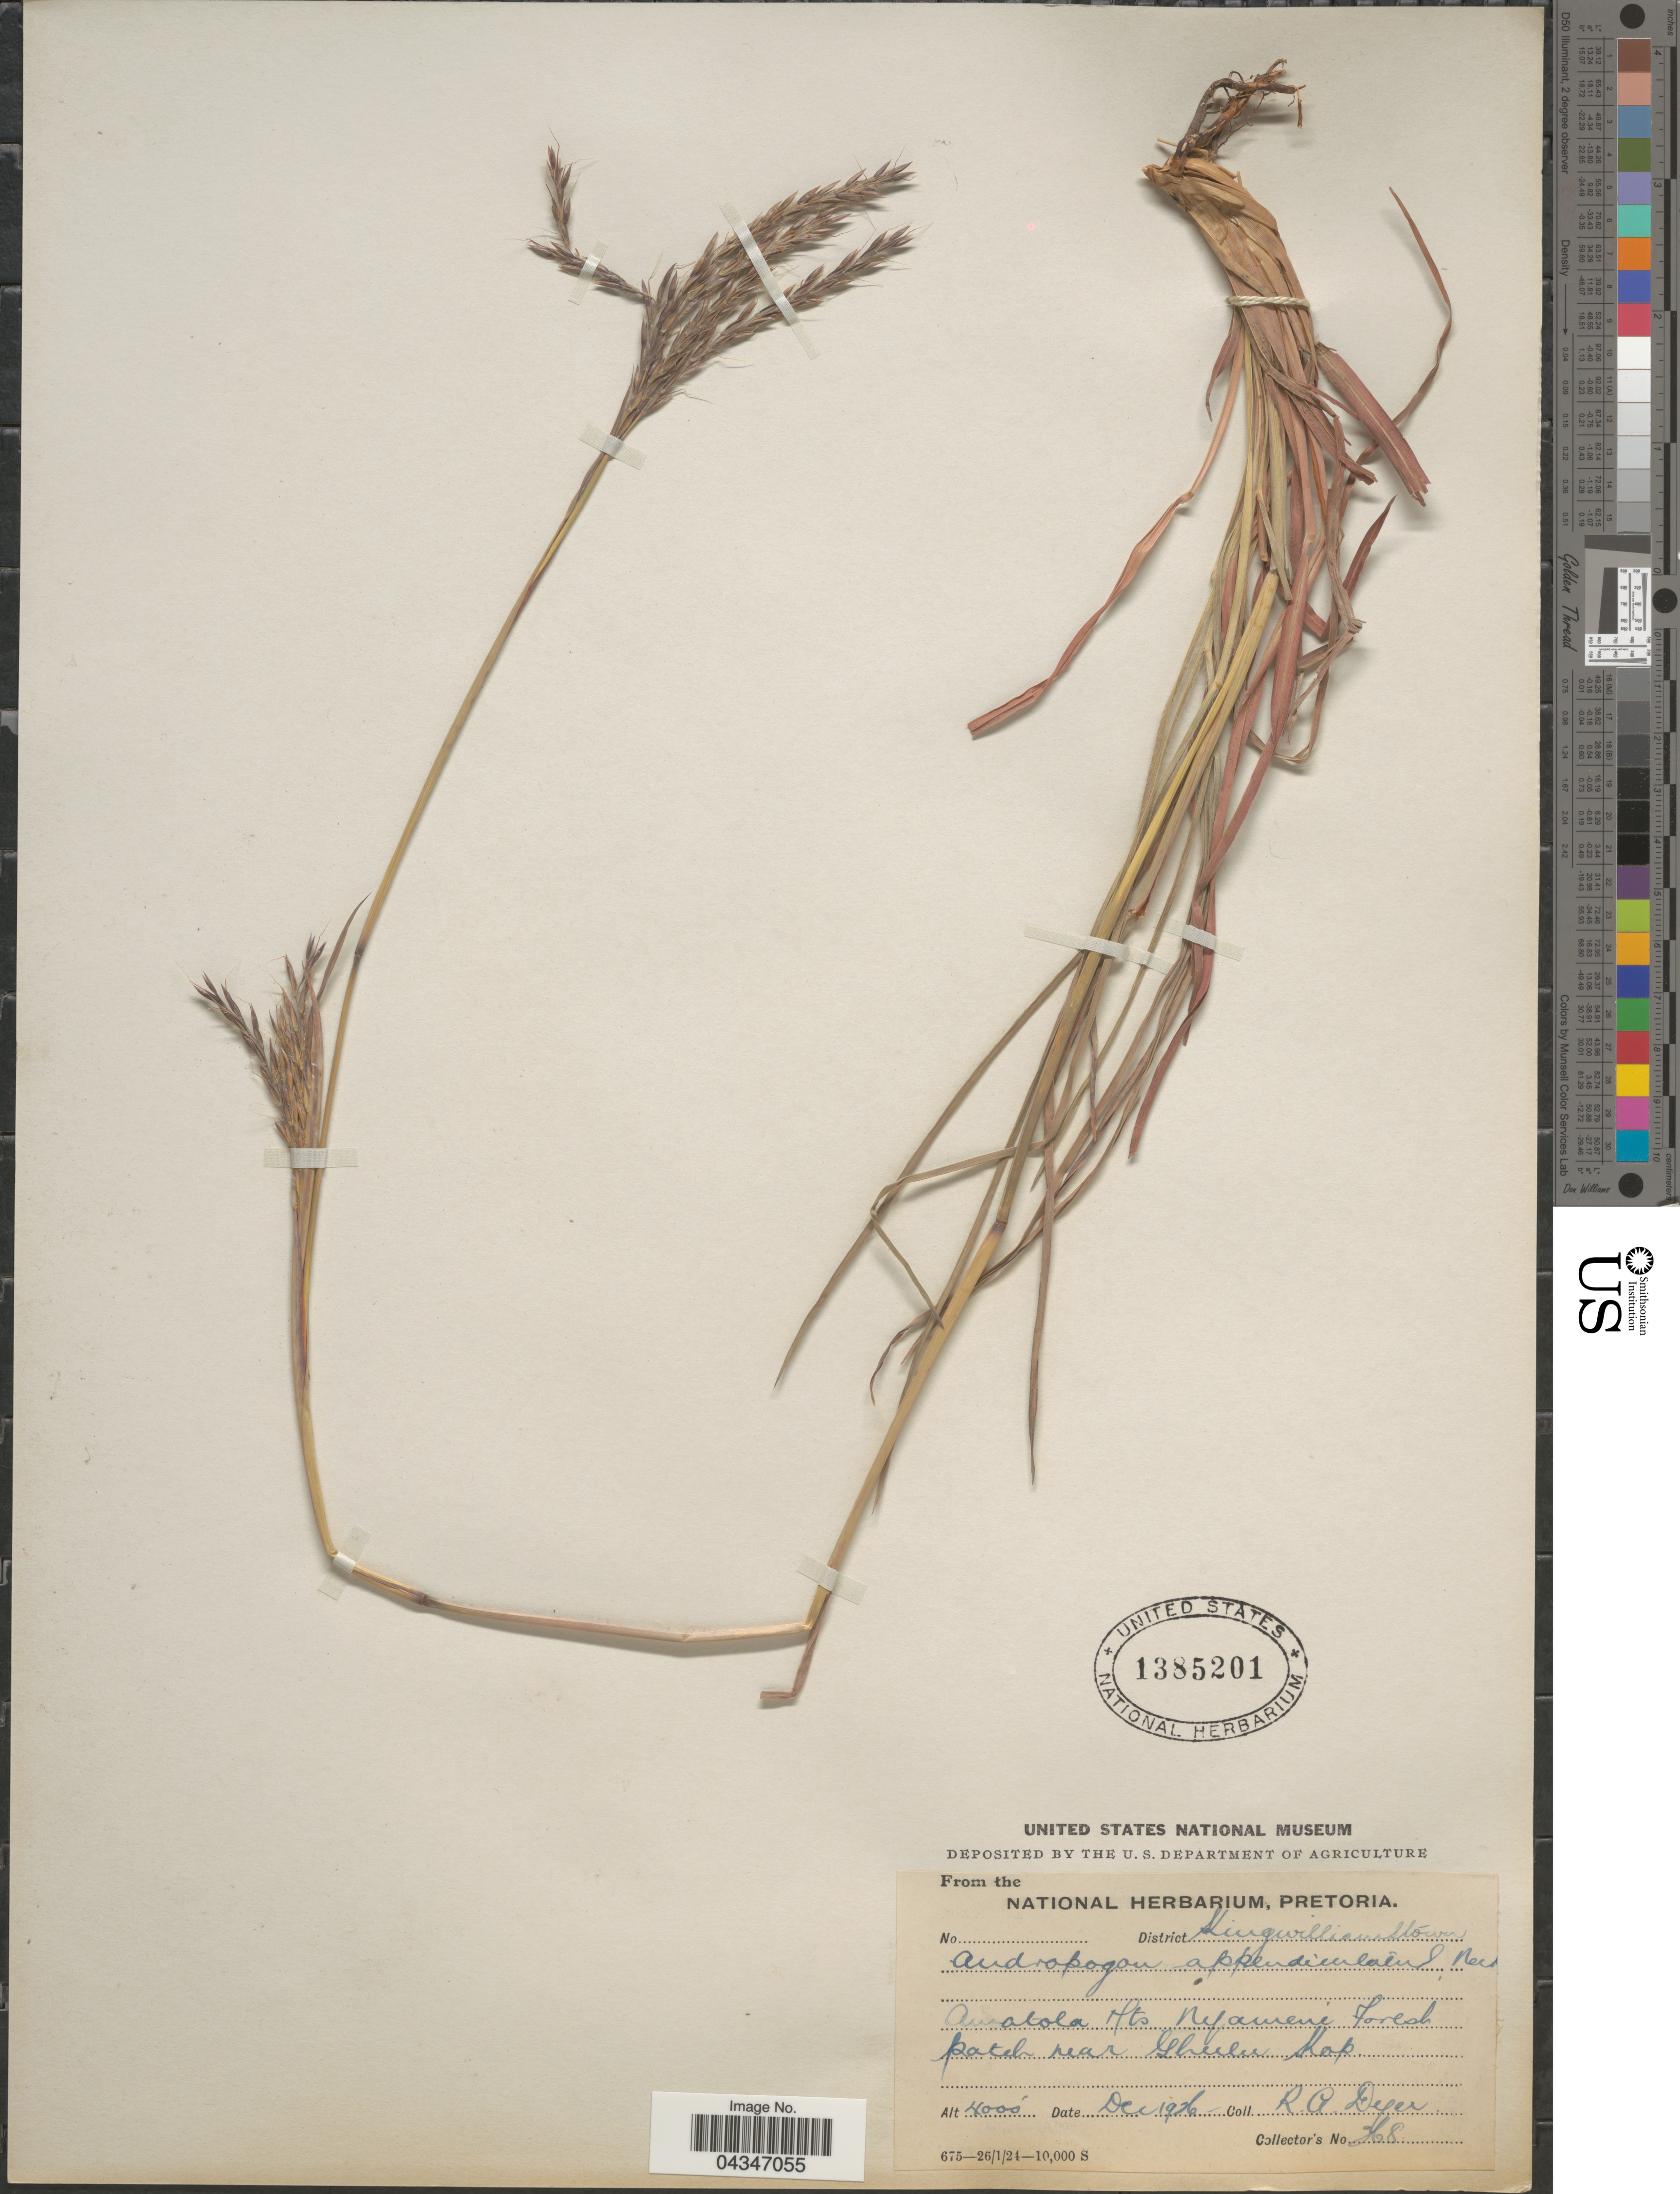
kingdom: Plantae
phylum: Tracheophyta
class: Liliopsida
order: Poales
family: Poaceae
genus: Andropogon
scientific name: Andropogon appendiculatus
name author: Nees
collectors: R. A. Dyer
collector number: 268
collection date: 1926-12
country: South Africa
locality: District Kingwilliamstown. Amatola Mts Nyameni Forest patch near Ghulu Kop.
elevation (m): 1219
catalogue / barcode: US 1385201